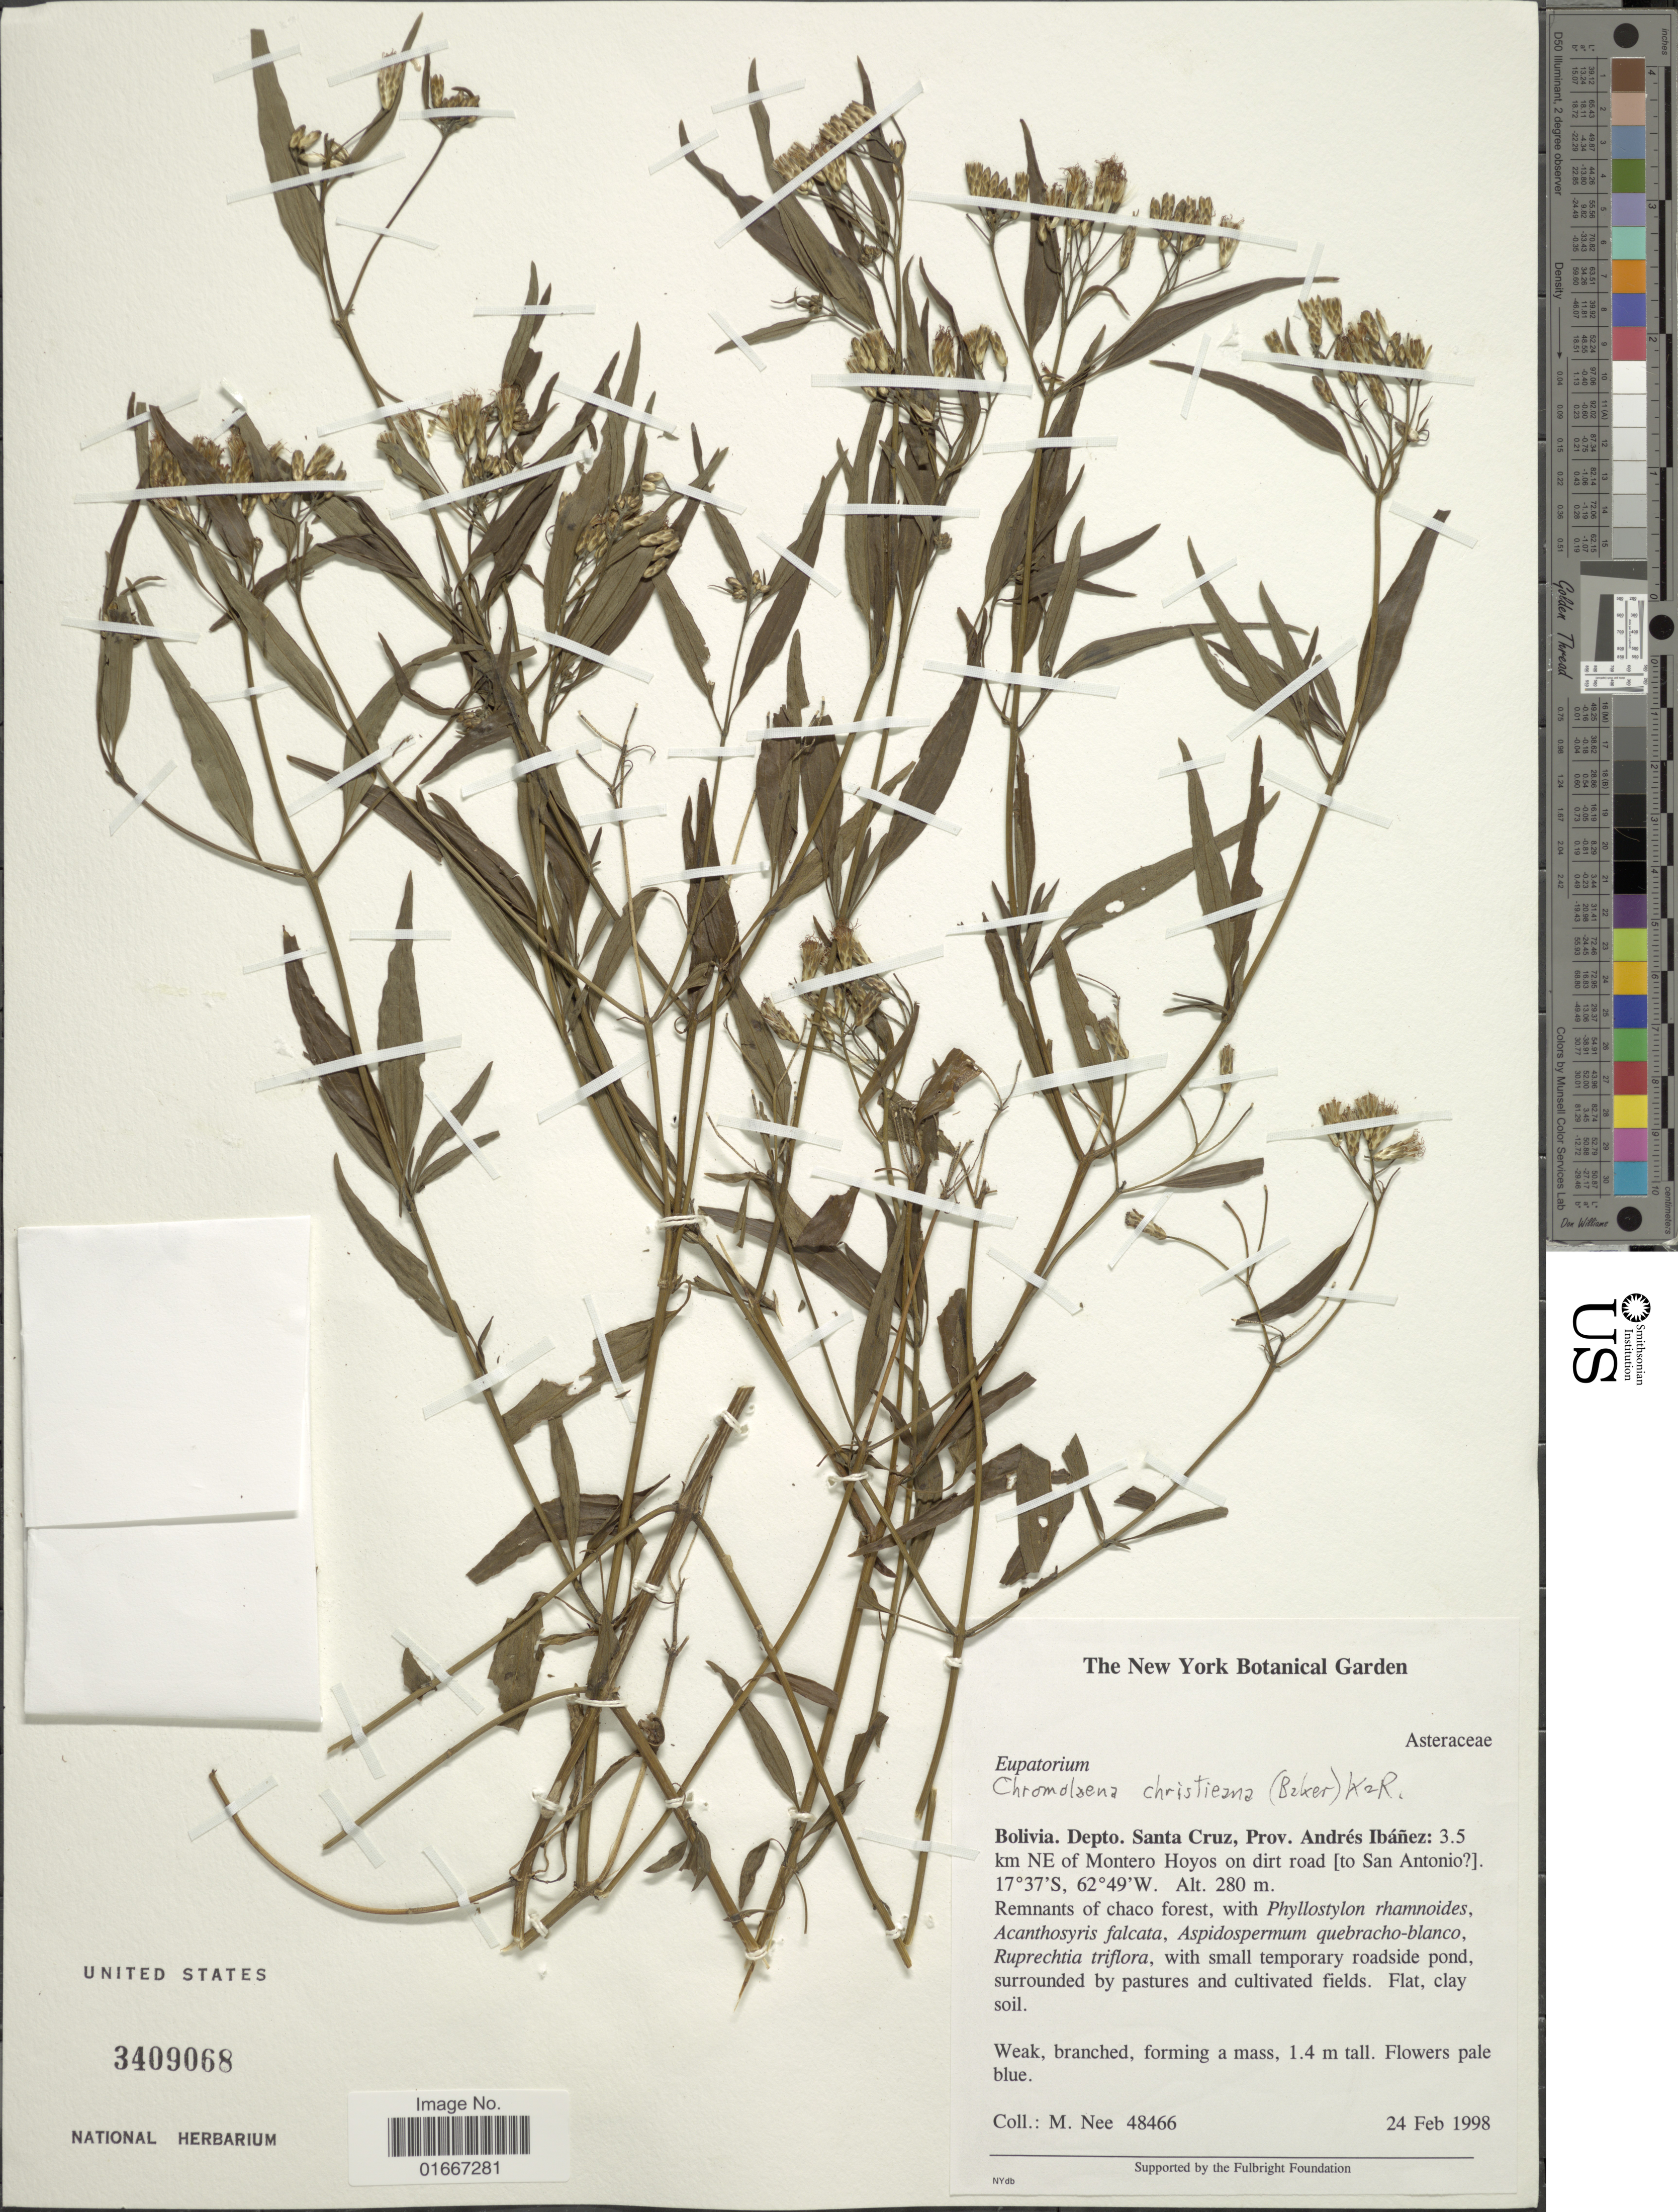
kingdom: Plantae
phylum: Tracheophyta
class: Magnoliopsida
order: Asterales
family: Asteraceae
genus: Chromolaena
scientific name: Chromolaena christieana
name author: (Baker) R.M. King & H. Rob.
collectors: M. Nee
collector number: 48466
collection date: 1998-02-24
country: Bolivia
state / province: Santa Cruz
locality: Prov. Andres Ibanez, 3.5 km NE of Montero Hoyos on dirt road (To San Antoinio)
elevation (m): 280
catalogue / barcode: US 3409068